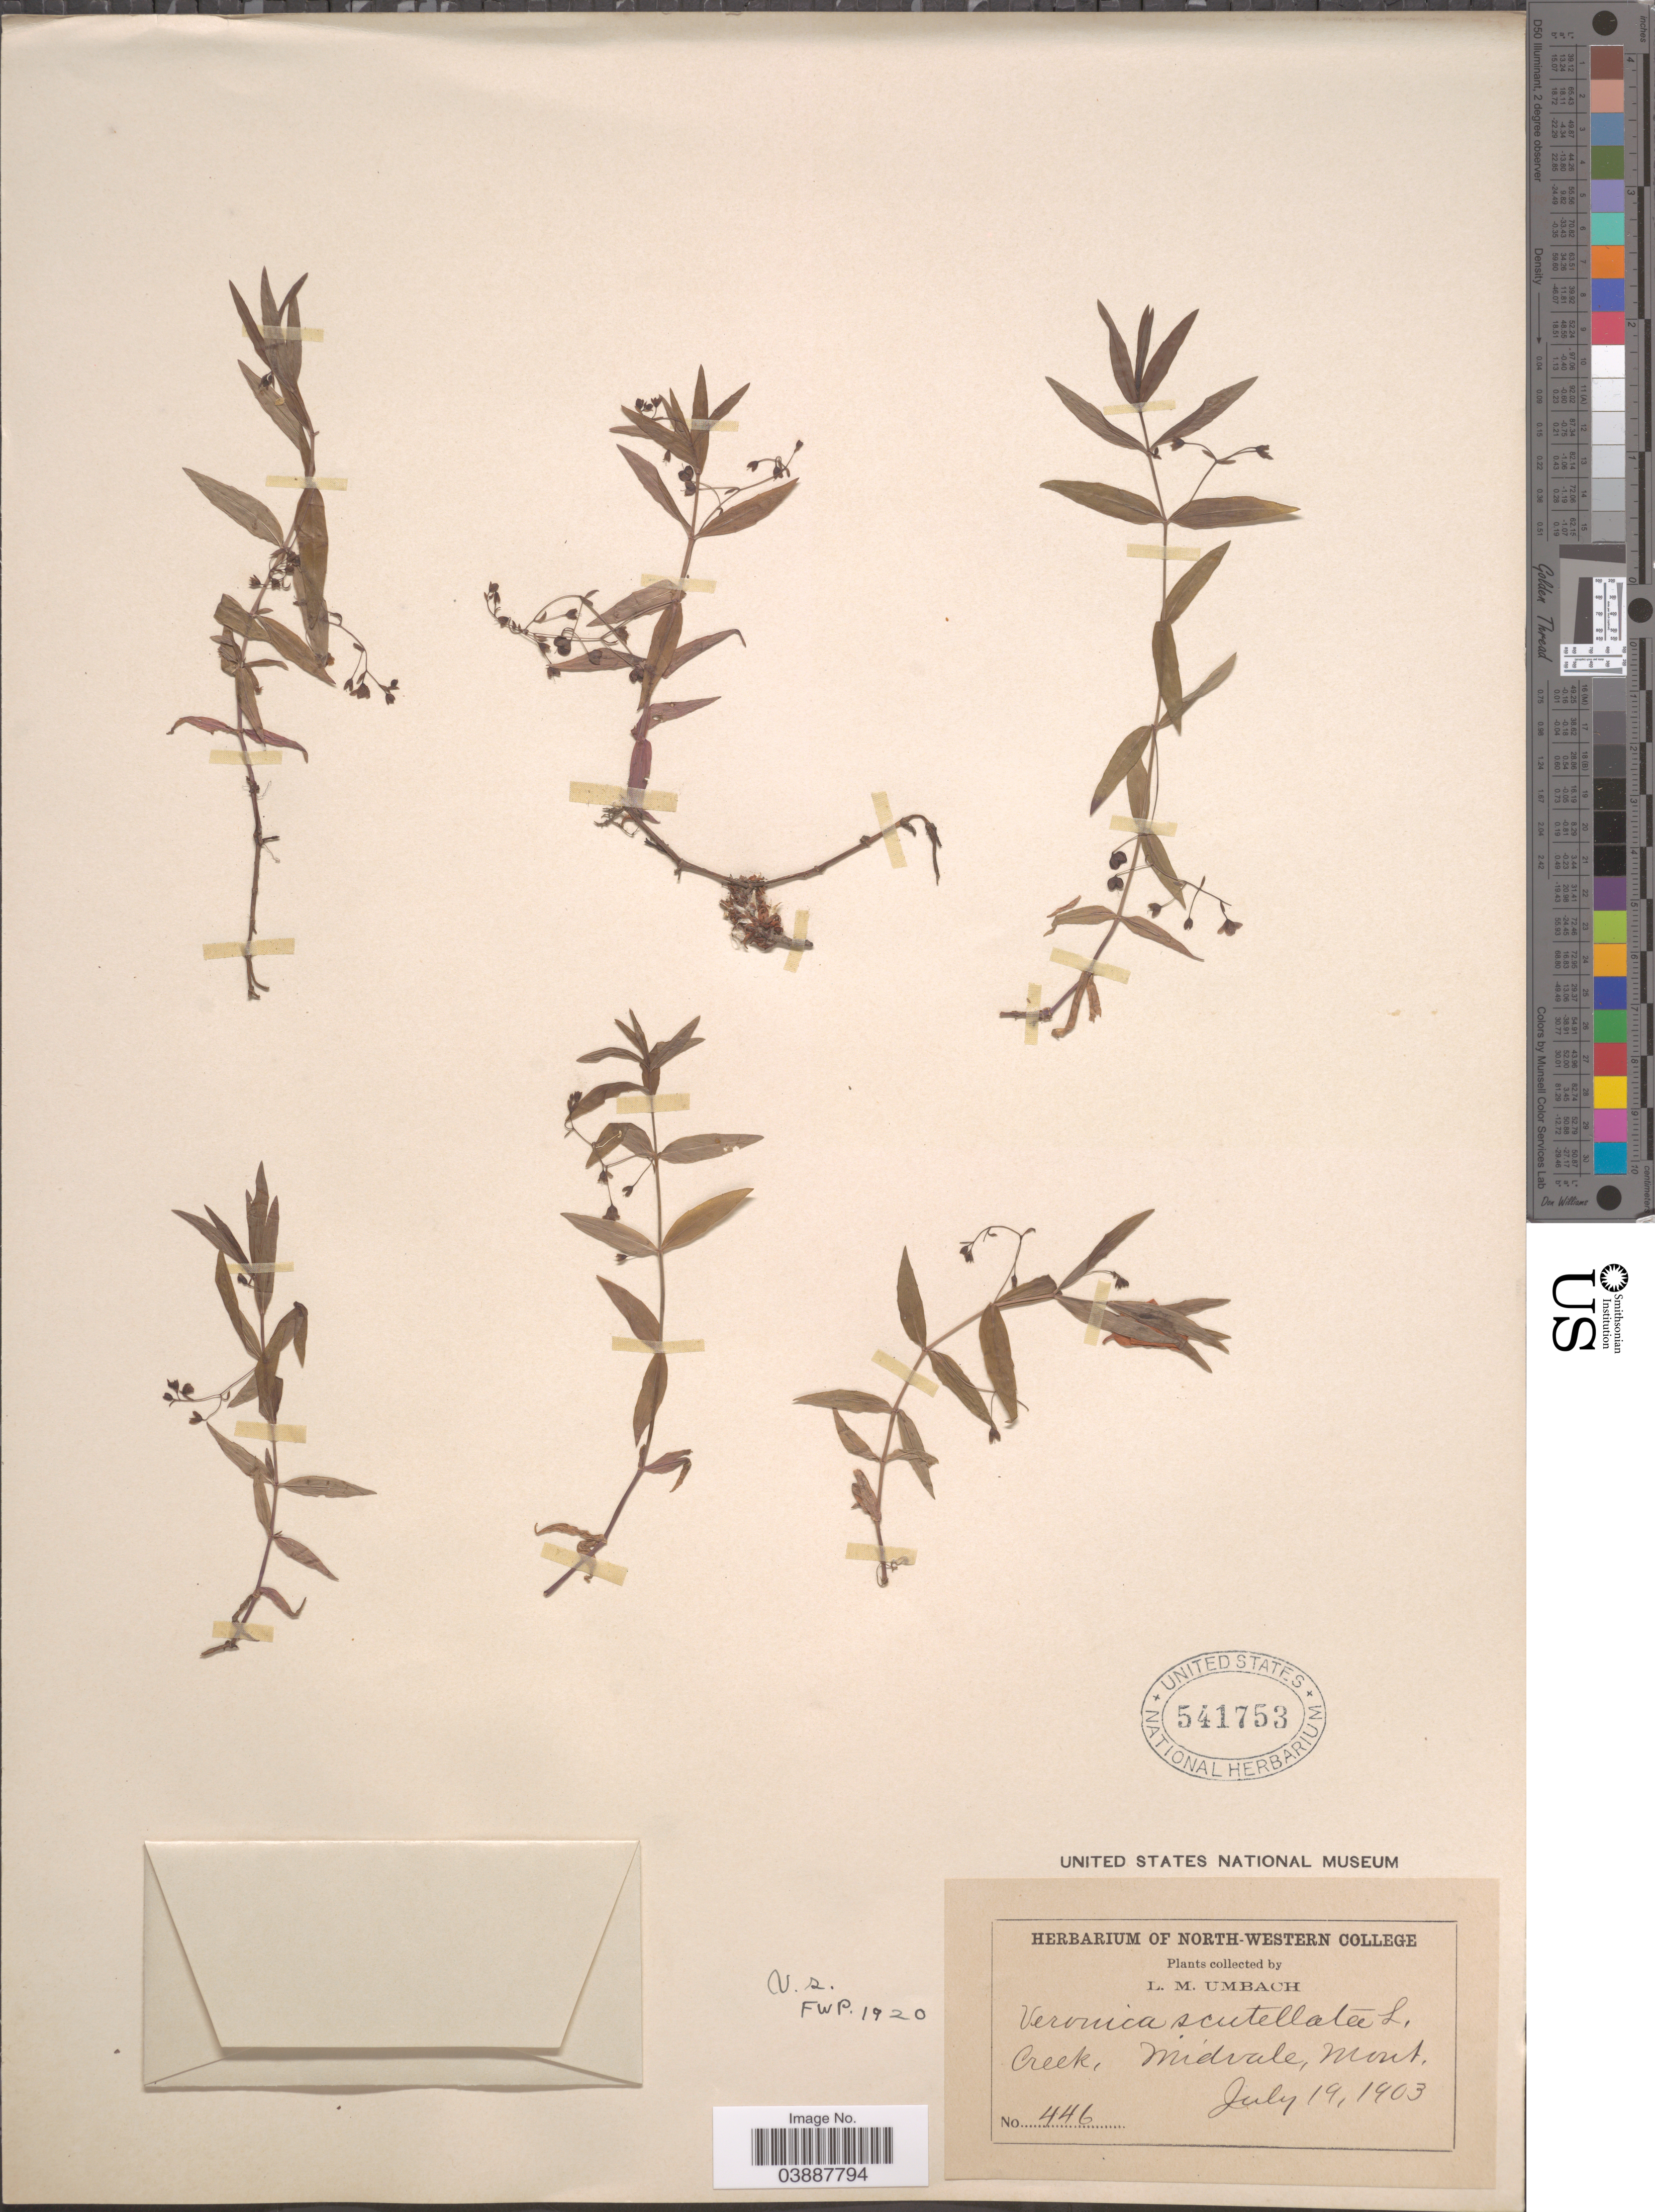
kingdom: Plantae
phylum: Tracheophyta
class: Magnoliopsida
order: Lamiales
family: Plantaginaceae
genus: Veronica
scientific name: Veronica scutellata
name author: L.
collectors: L. M. Umbach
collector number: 446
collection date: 1903-07-19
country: United States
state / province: Montana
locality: Creek, Midvale.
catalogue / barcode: US 541753